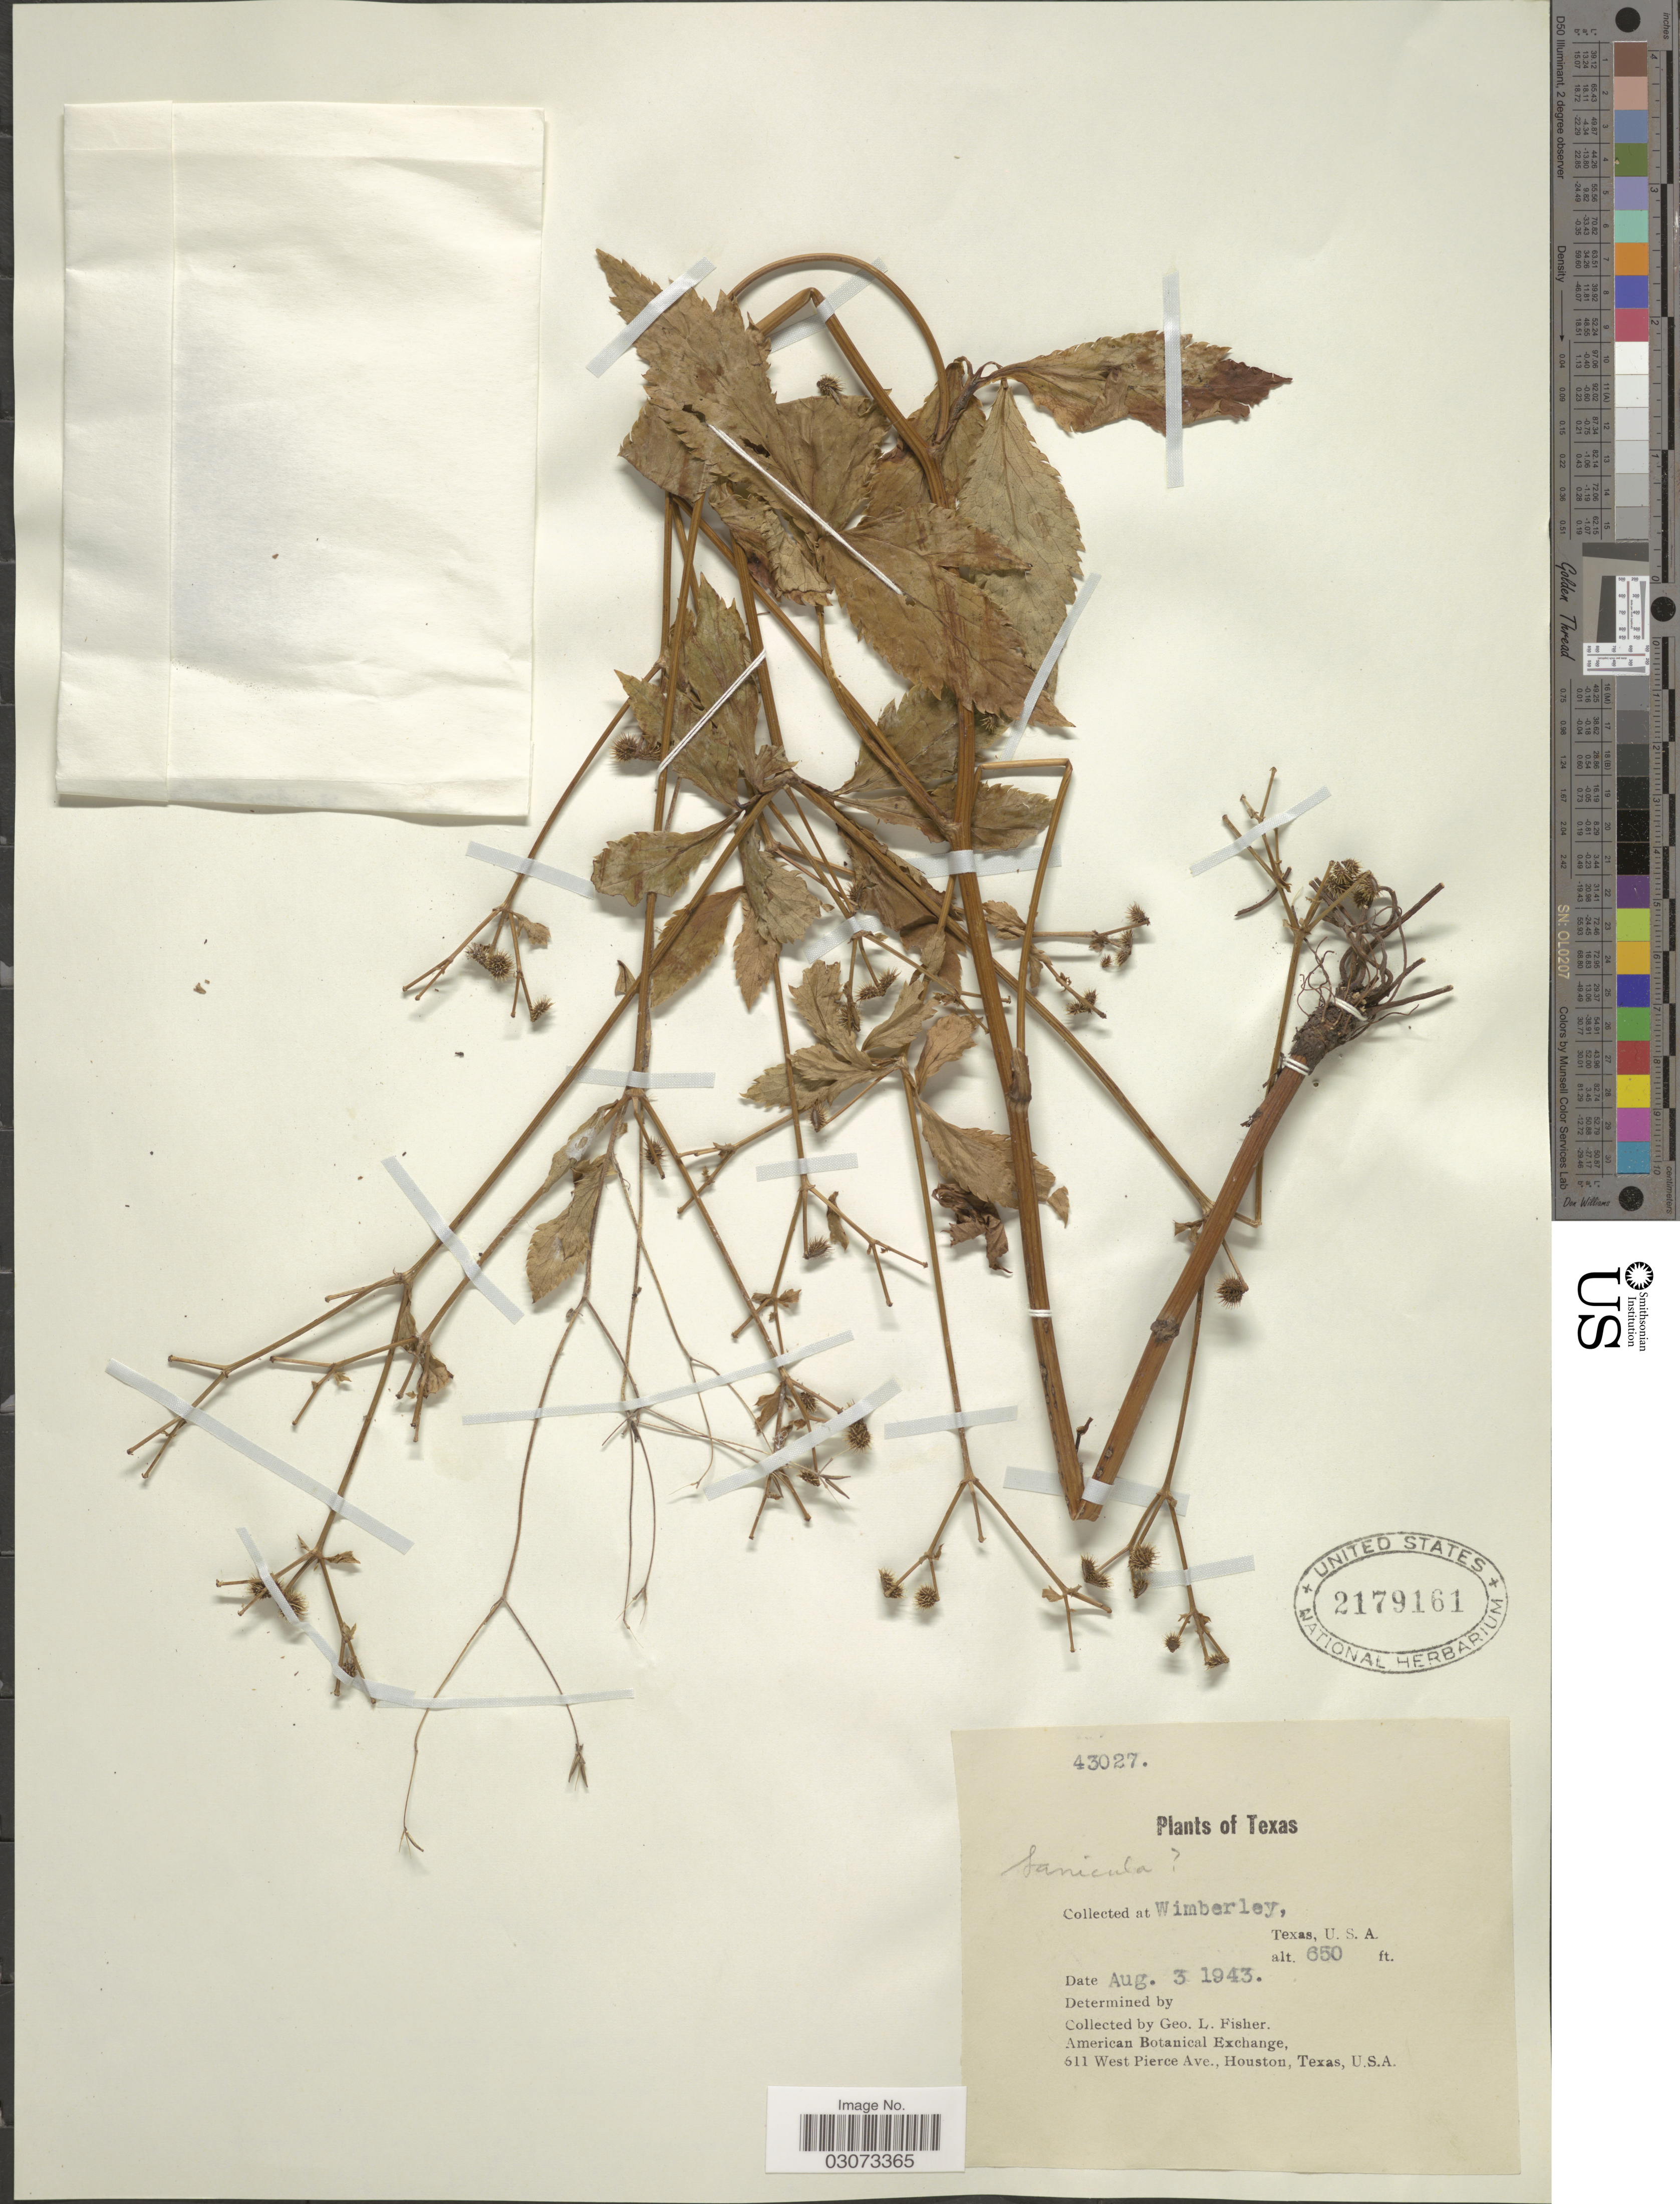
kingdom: Plantae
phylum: Tracheophyta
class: Magnoliopsida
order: Apiales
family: Apiaceae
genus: Sanicula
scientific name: Sanicula canadensis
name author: L.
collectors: G. L. Fisher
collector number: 43027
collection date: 1943-08-03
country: United States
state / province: Texas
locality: Wimberley.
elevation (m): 198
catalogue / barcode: US 2179161